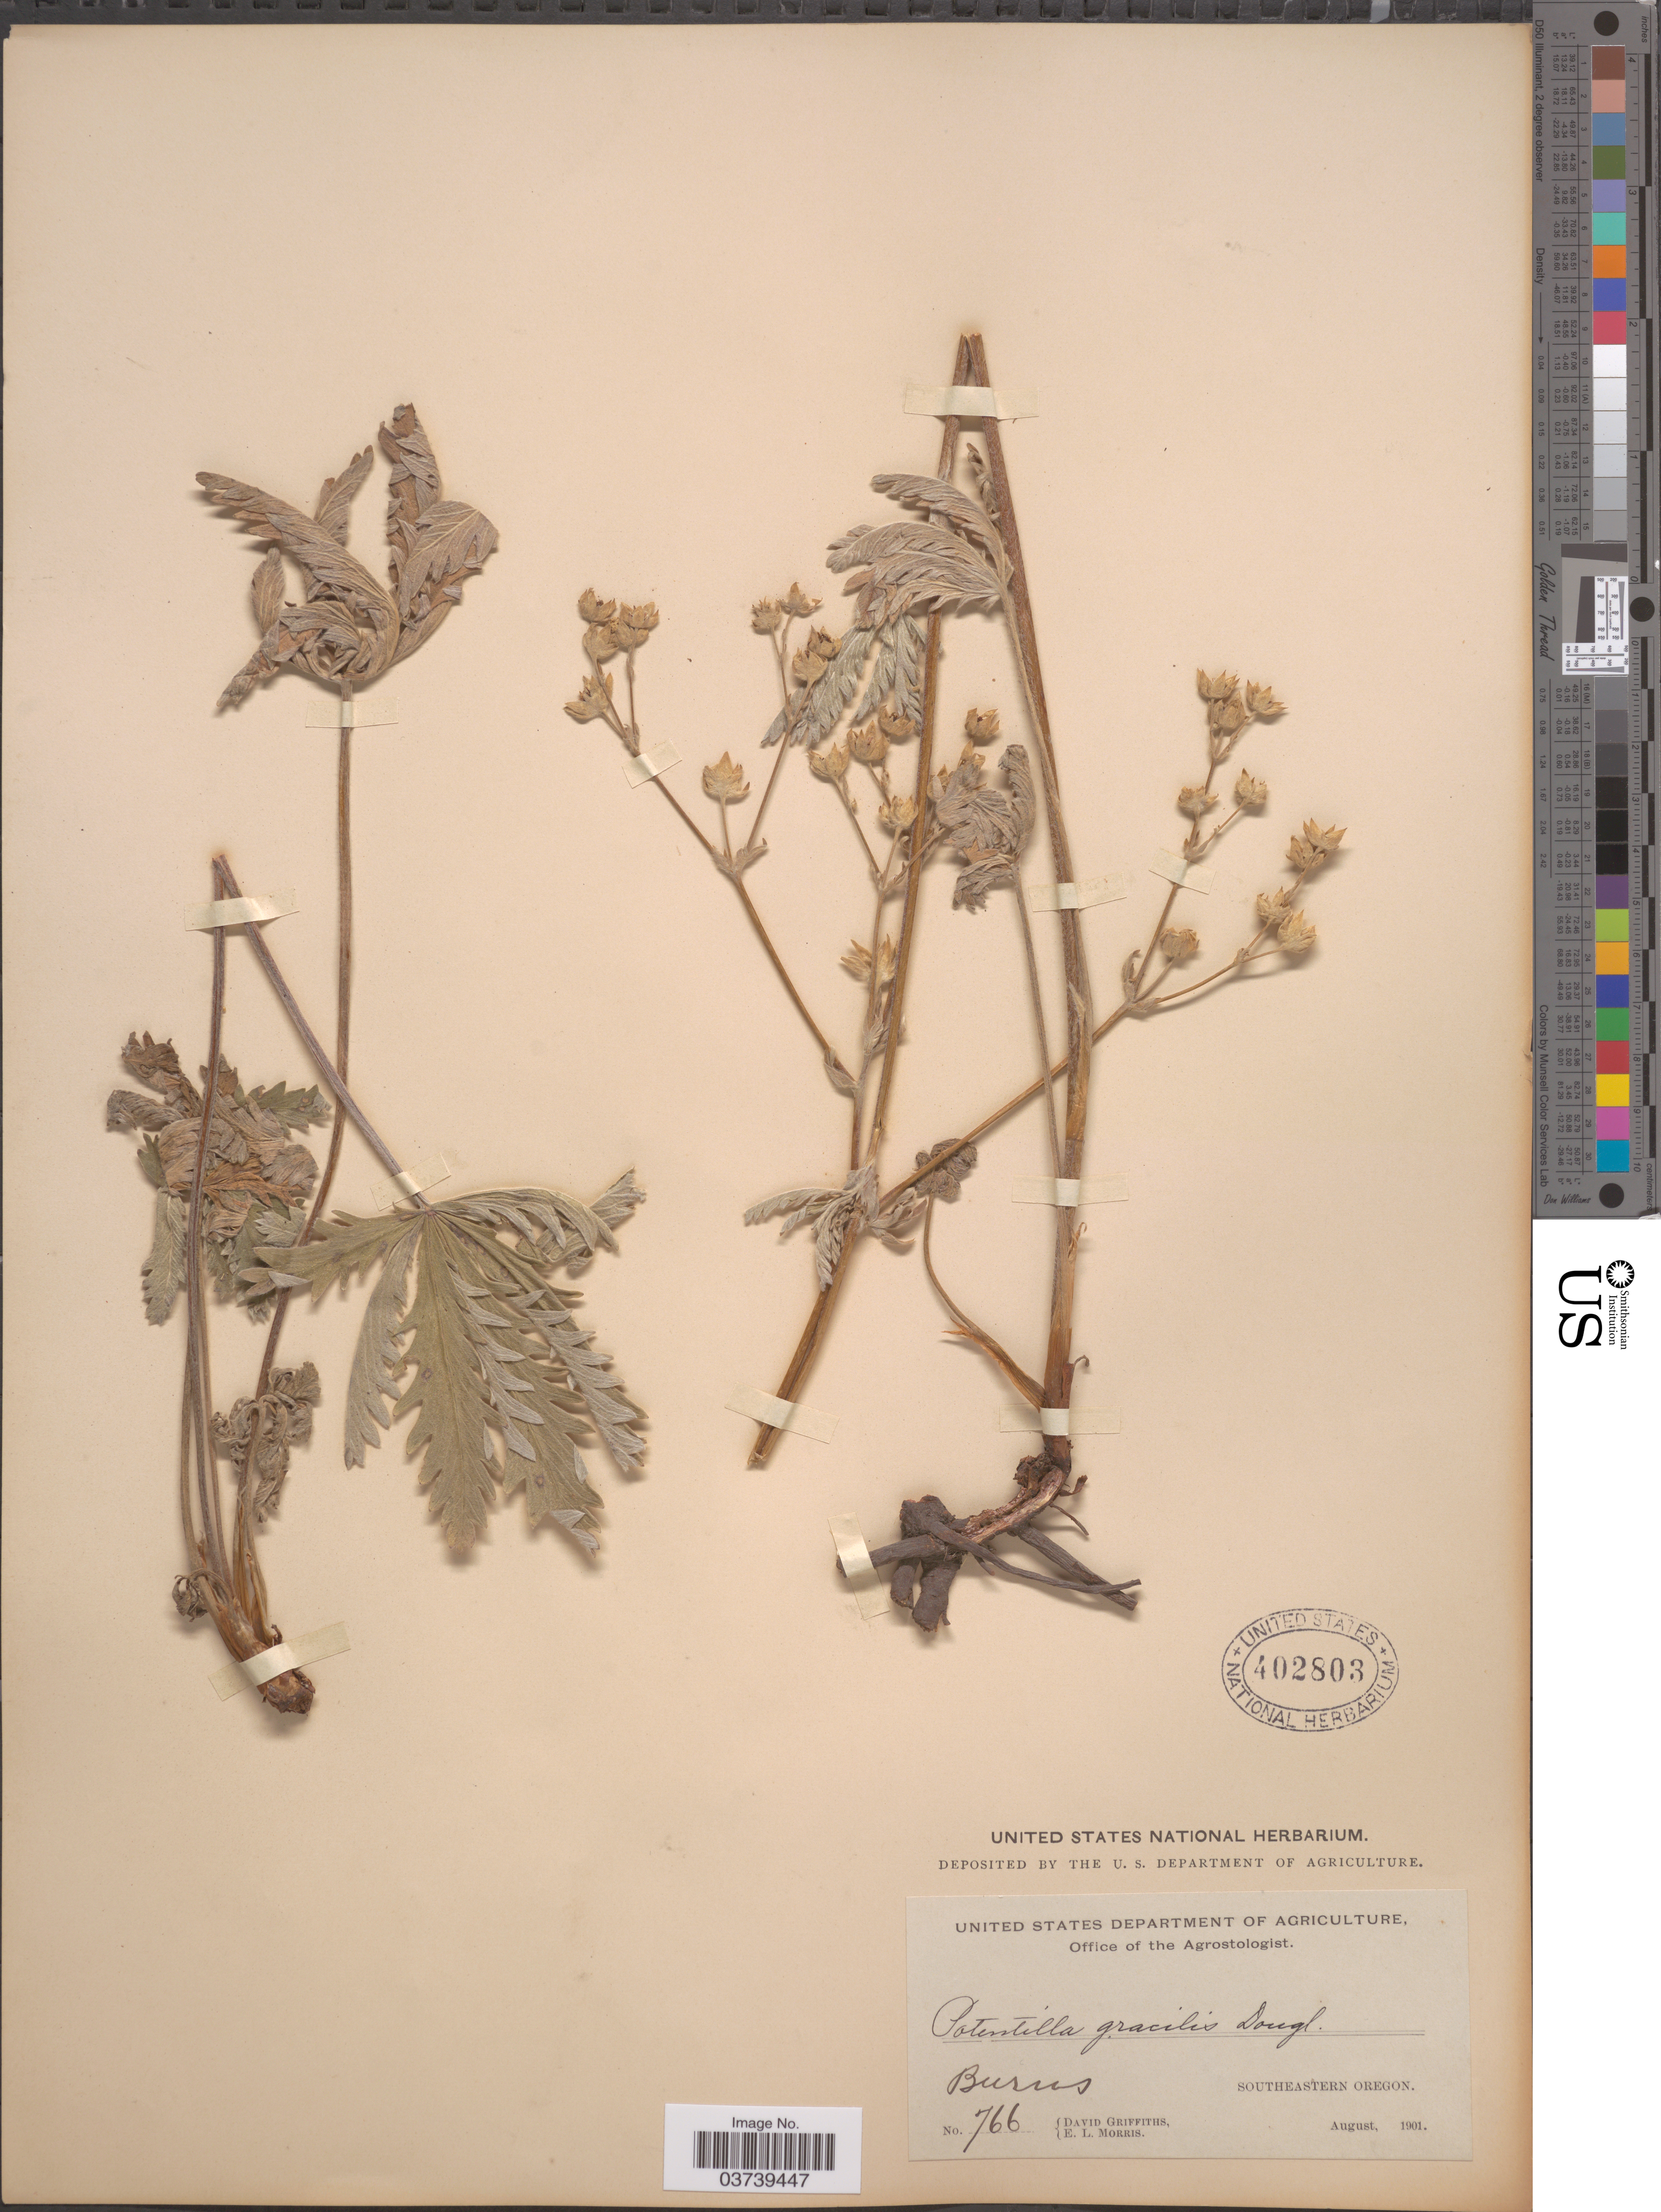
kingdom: Plantae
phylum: Tracheophyta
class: Magnoliopsida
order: Rosales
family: Rosaceae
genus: Potentilla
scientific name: Potentilla gracilis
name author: Douglas ex Hook.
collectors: D. Griffiths & E. Morris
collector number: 766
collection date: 1901-08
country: United States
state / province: Oregon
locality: Burus, Southeastern Oregon.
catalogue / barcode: US 402803